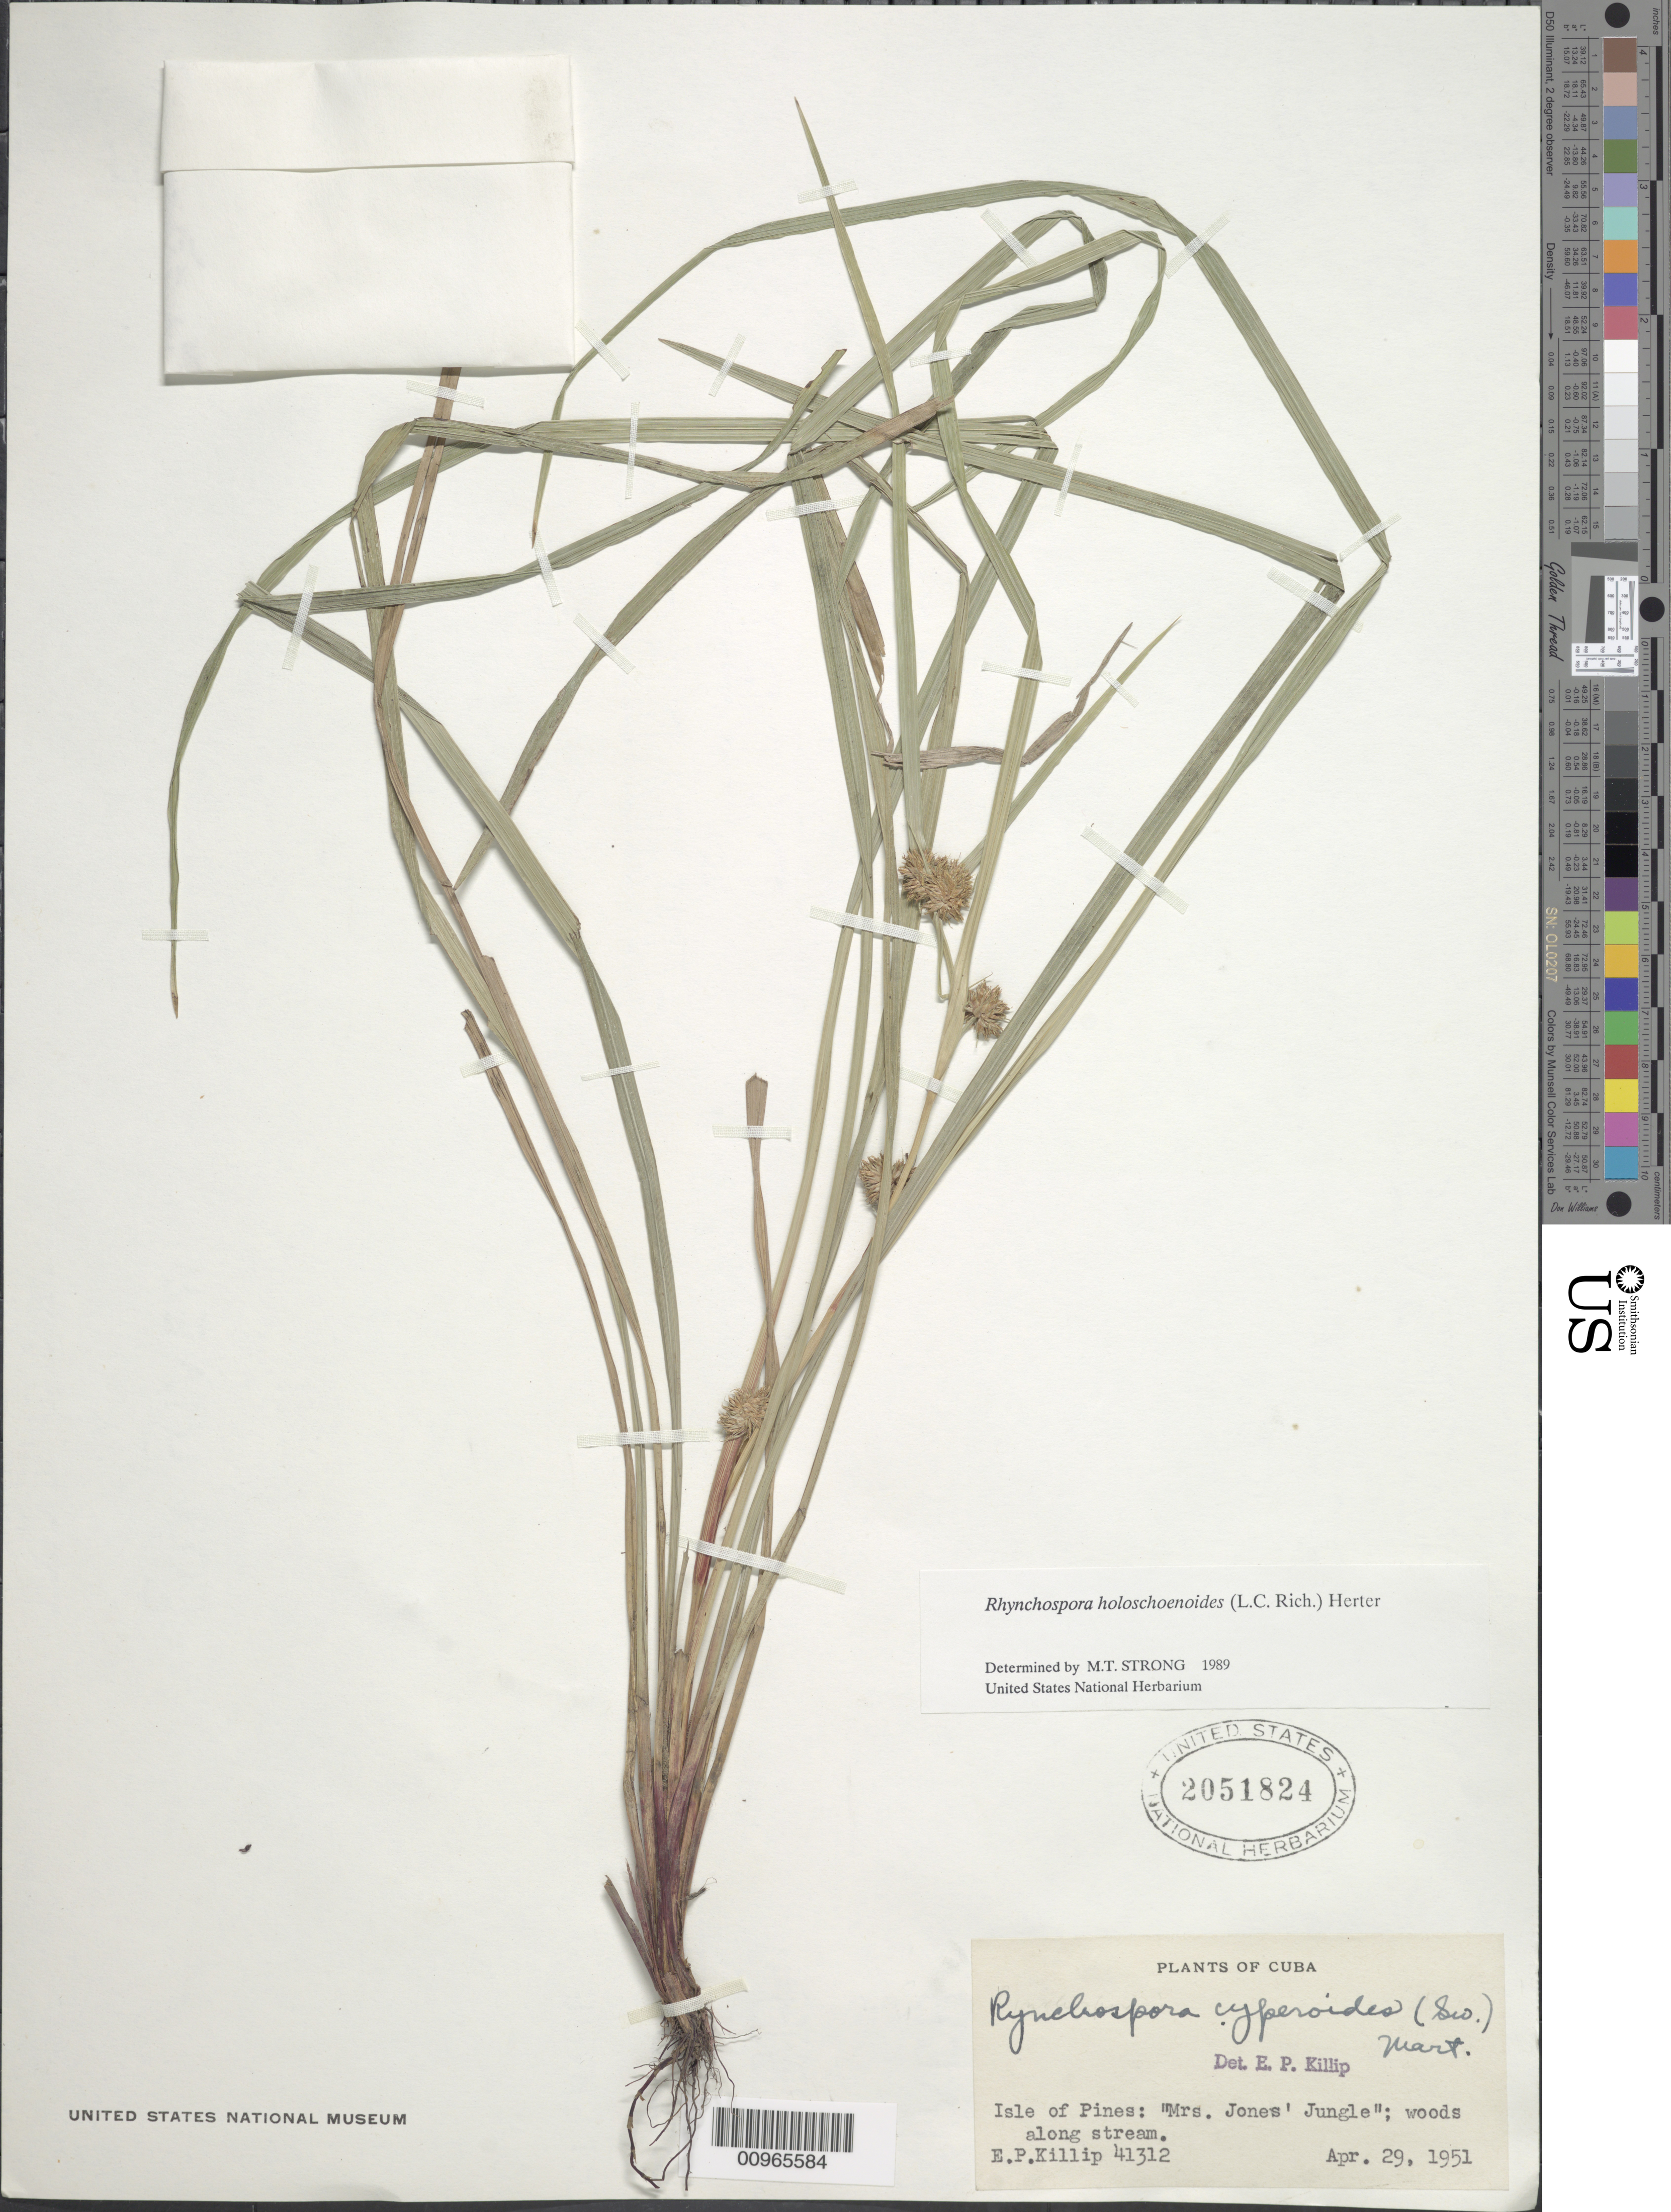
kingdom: Plantae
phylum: Tracheophyta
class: Liliopsida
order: Poales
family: Cyperaceae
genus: Rhynchospora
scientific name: Rhynchospora holoschoenoides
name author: (Rich.) Herter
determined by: Strong, M. T., (US), Smithsonian Institution - National Museum of Natural History (UNITED STATES)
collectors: E. P. Killip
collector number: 41312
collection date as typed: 29 Apr 1951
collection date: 1951-04-29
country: Cuba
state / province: Isla de la Juventud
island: Isla de la Juventud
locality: Mrs Jones' Jungle, Santa Fe, Isle of Pines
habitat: Woods along stream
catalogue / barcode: US 2051824